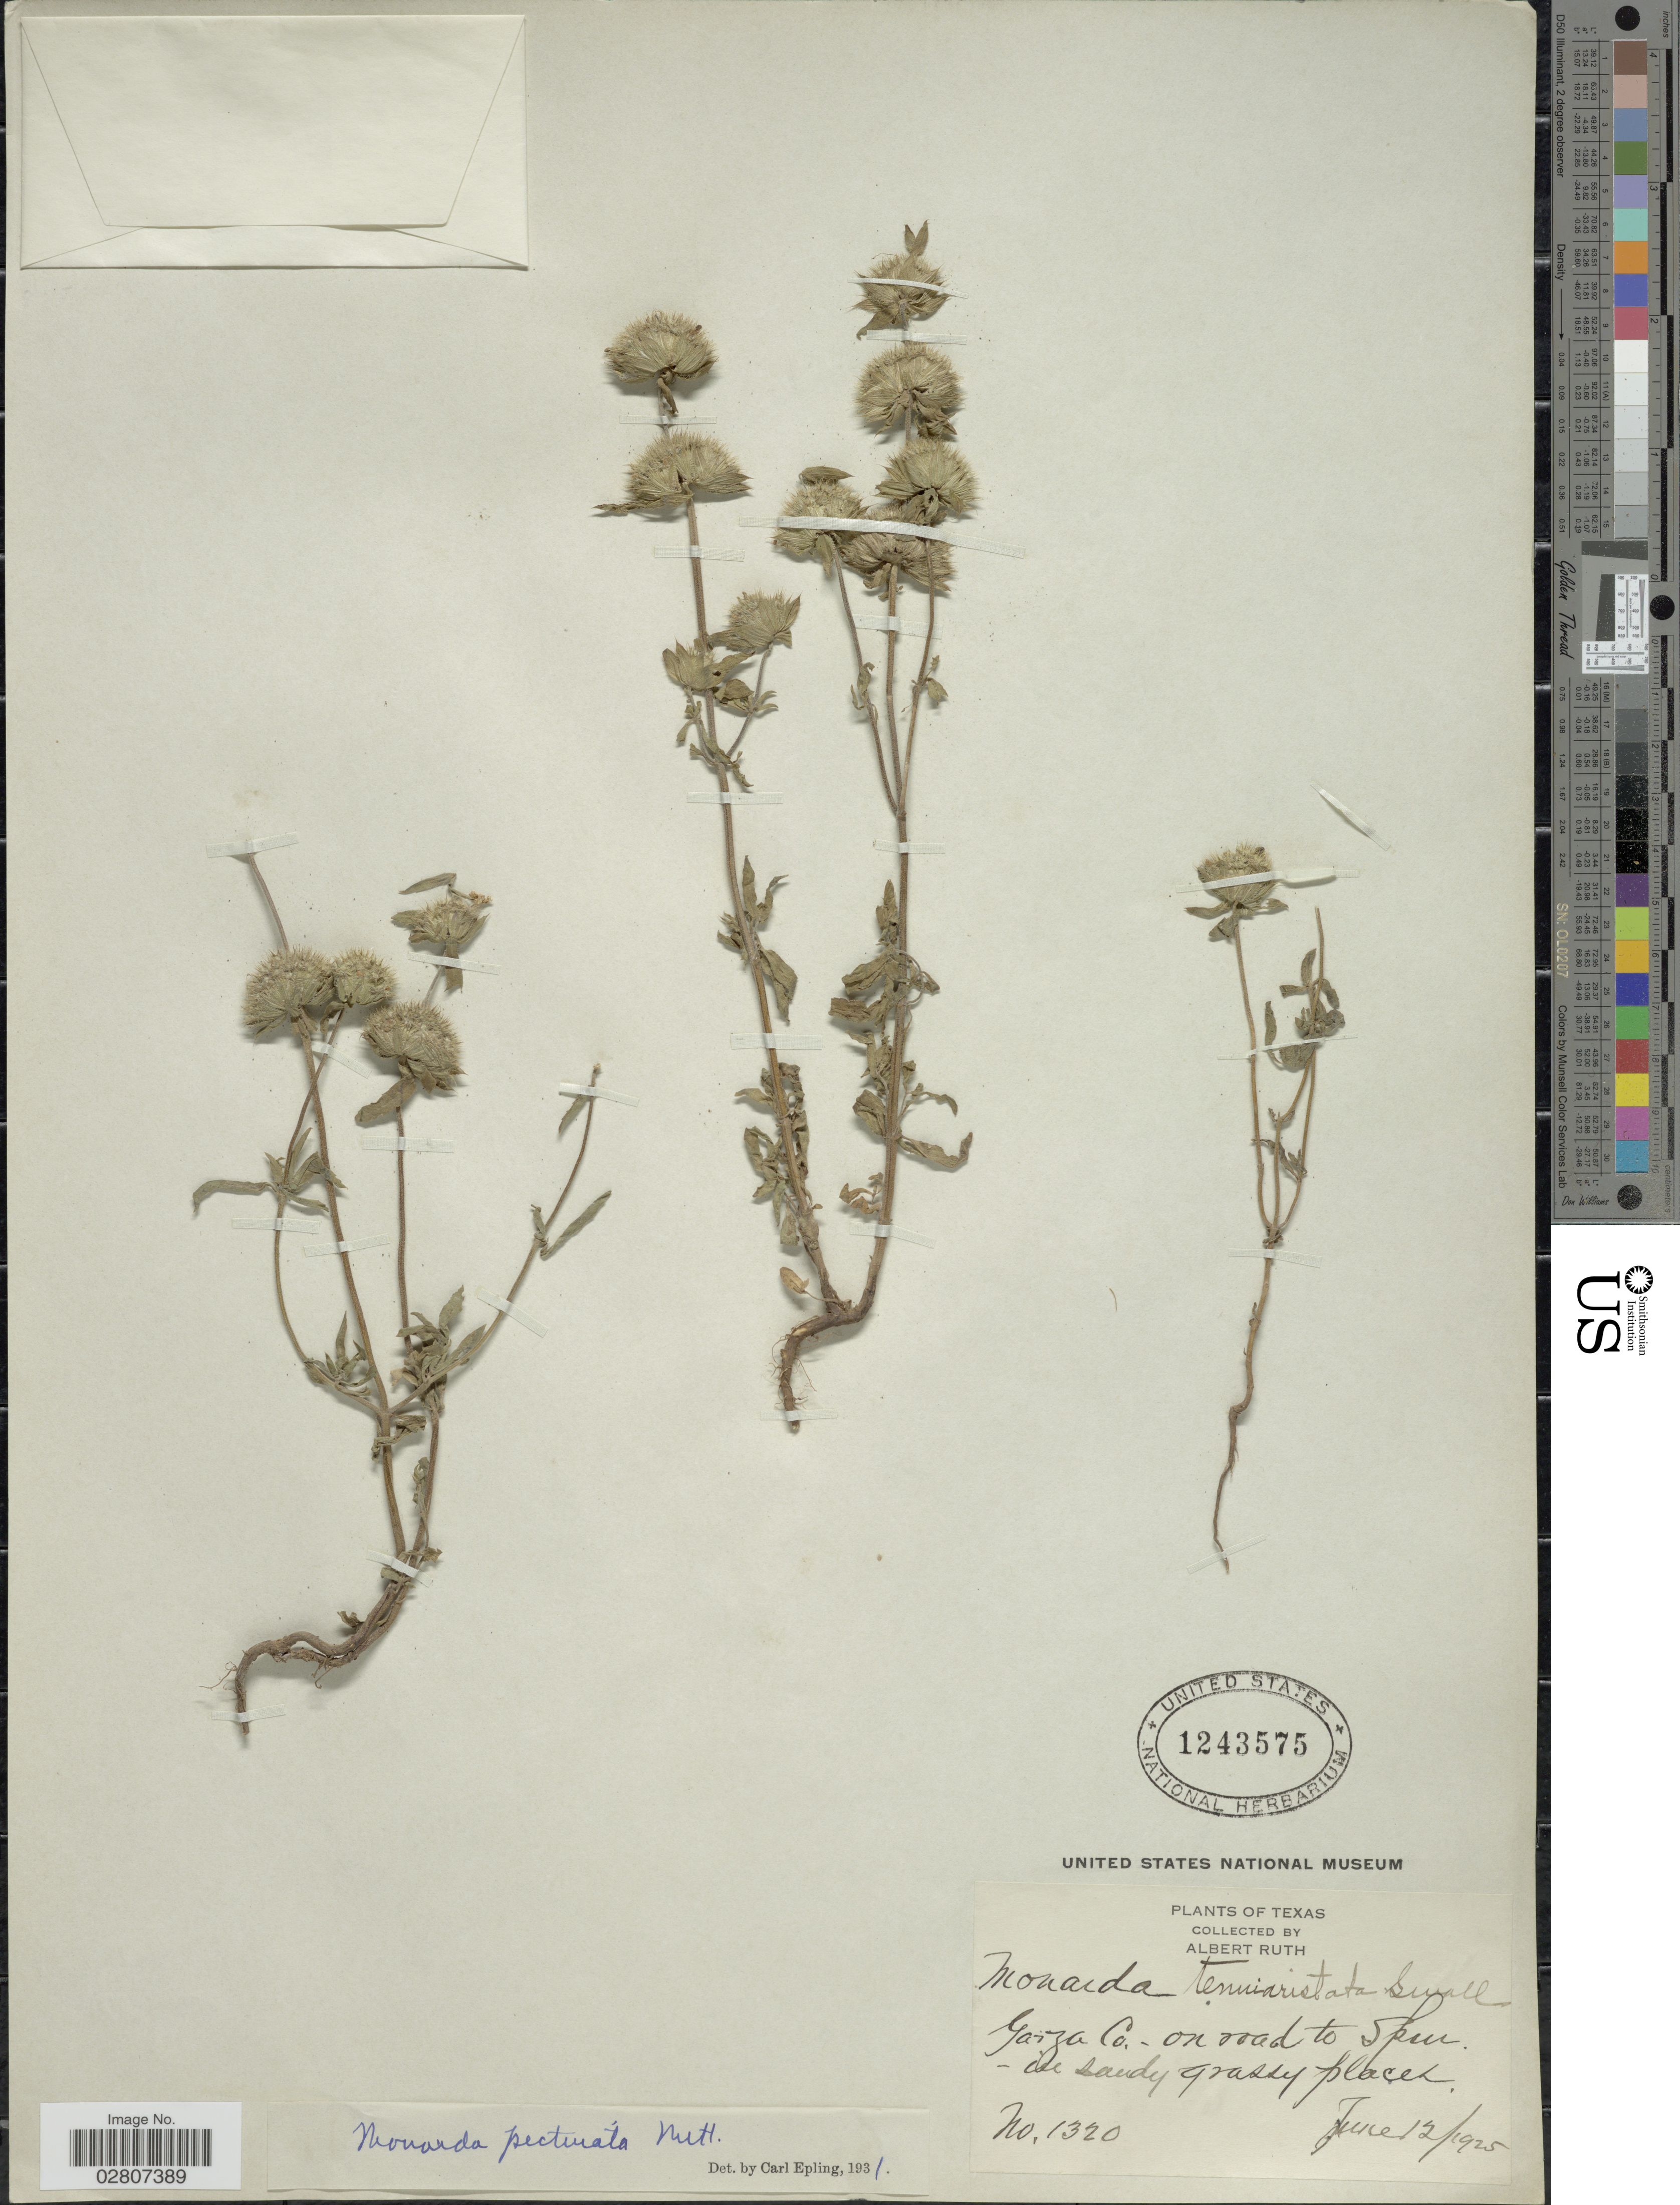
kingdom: Plantae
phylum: Tracheophyta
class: Magnoliopsida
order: Lamiales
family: Lamiaceae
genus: Monarda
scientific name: Monarda pectinata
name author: Nutt.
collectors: A. Ruth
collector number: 1320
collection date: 1925-06-12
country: United States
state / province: Texas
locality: Gaiza Co.- on road to Spur- in sandy grassy places.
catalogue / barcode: US 1243575